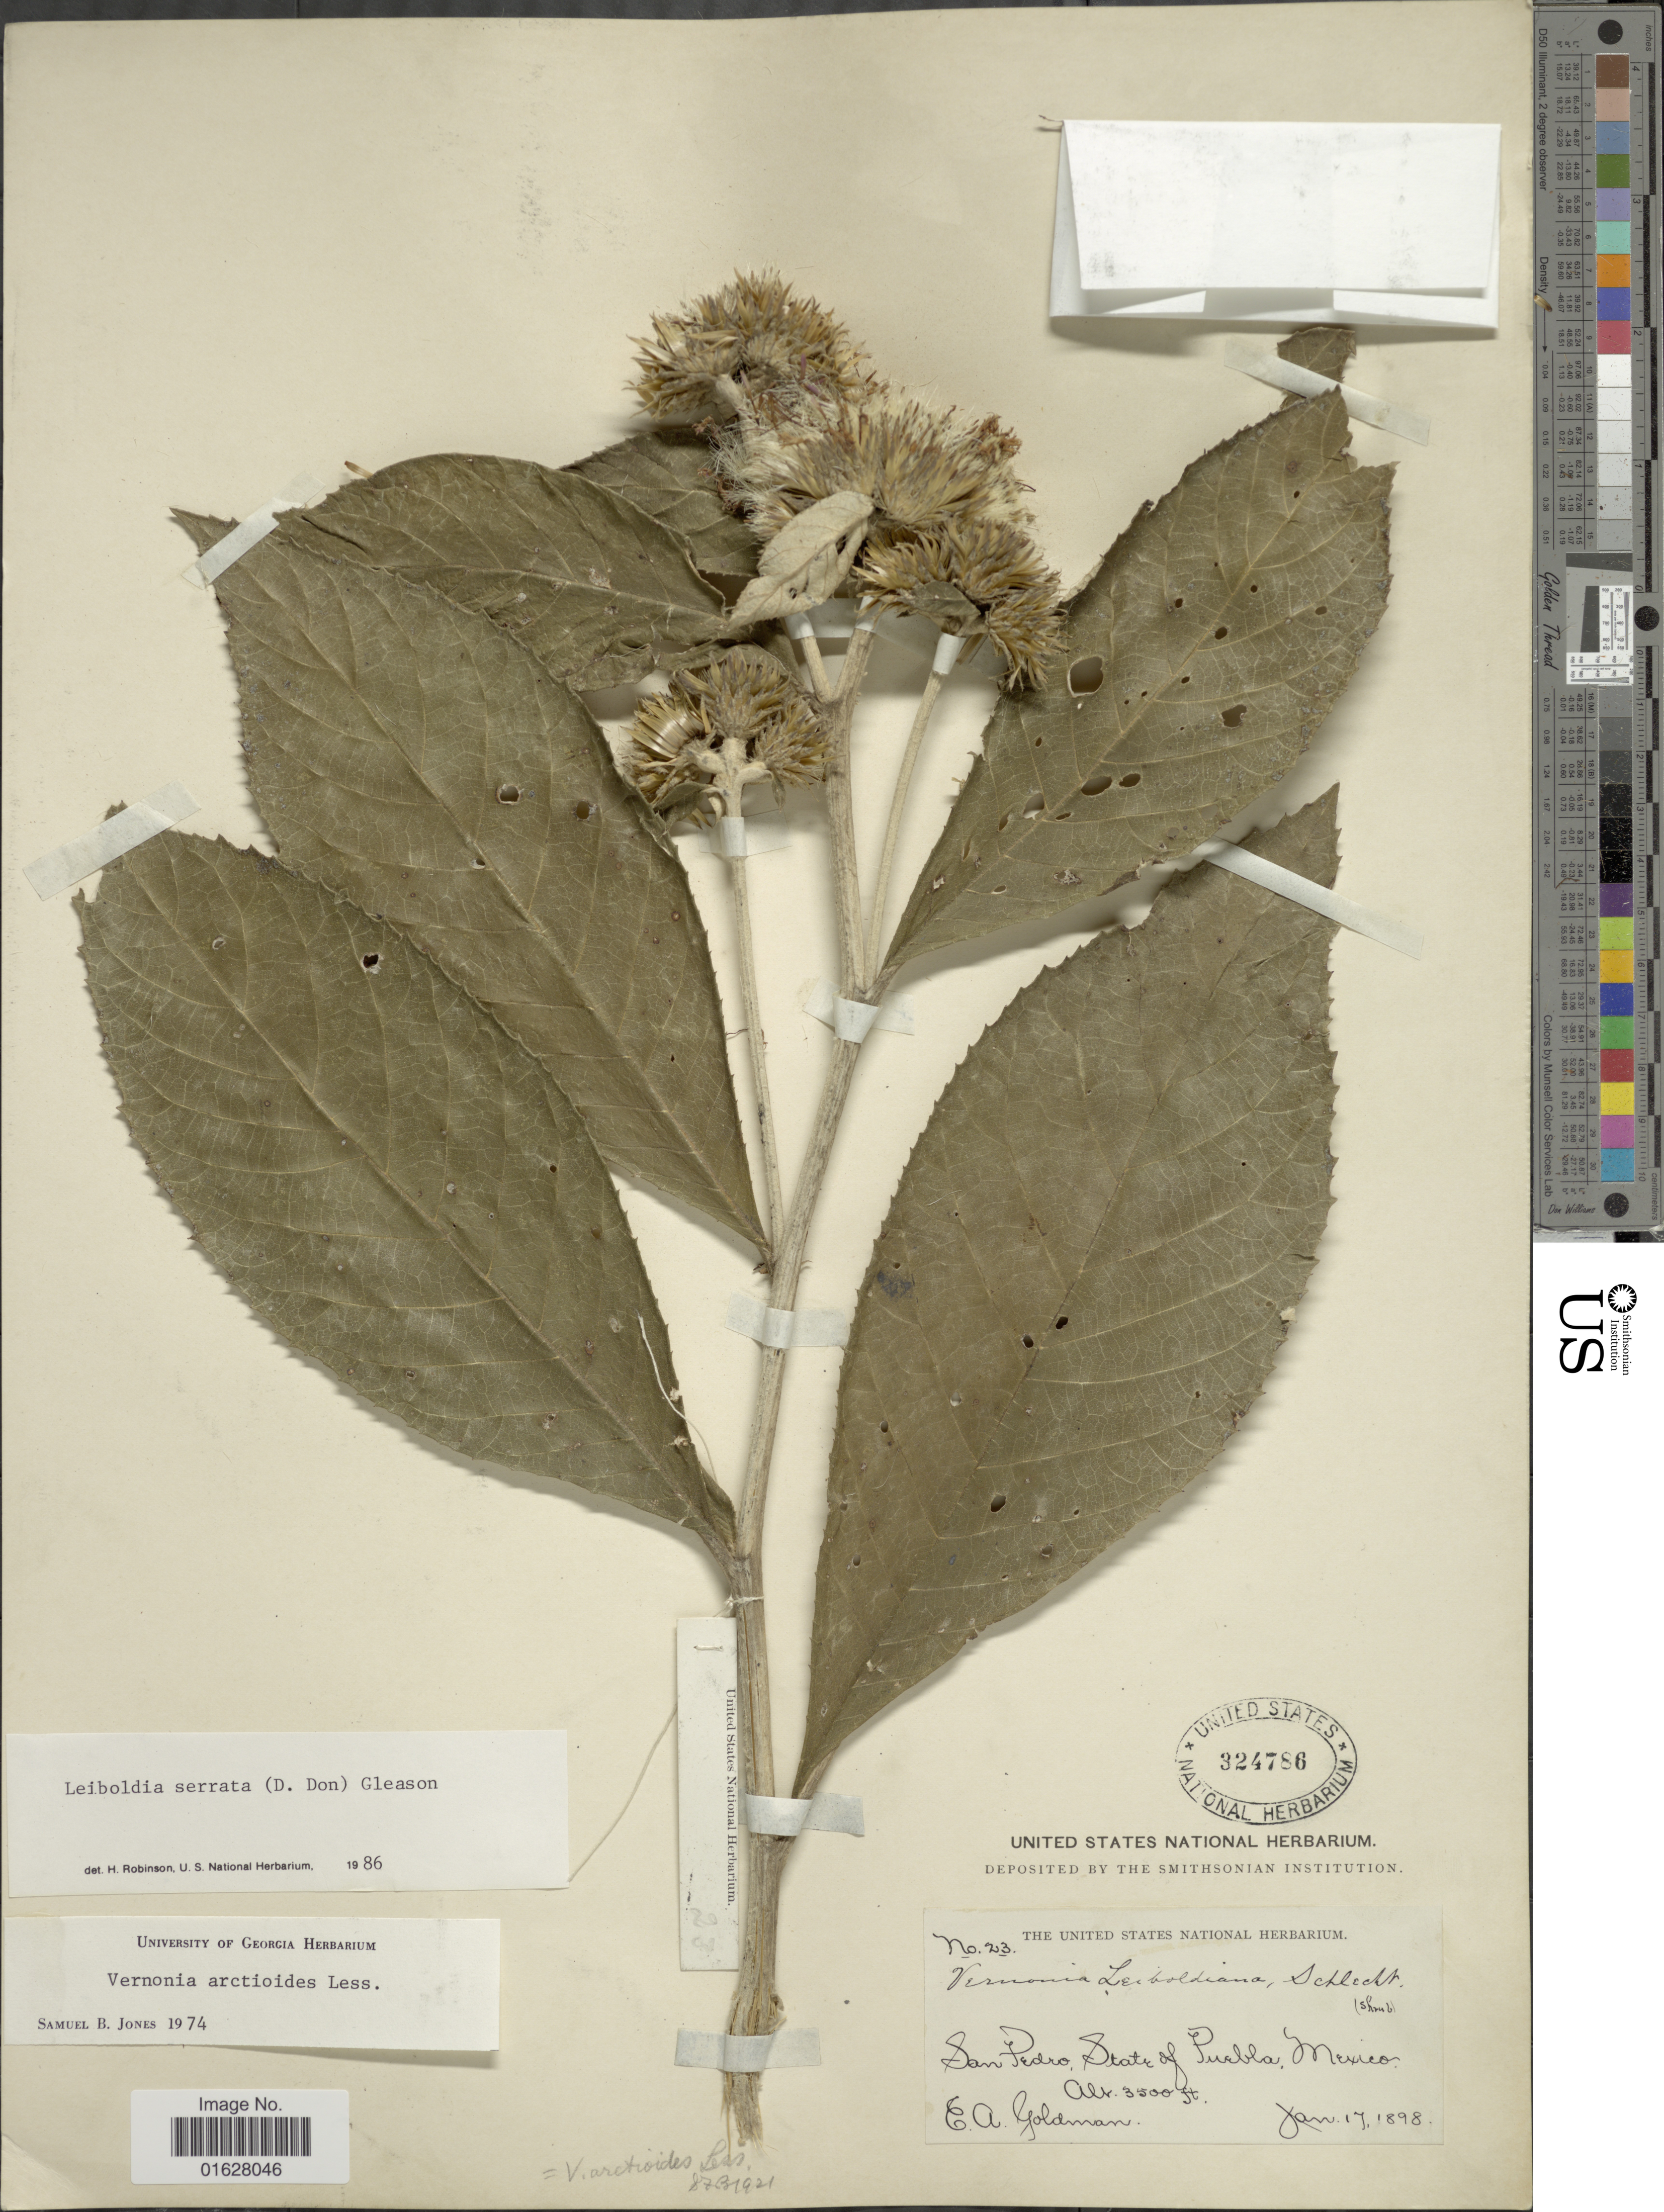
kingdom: Plantae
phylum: Tracheophyta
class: Magnoliopsida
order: Asterales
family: Asteraceae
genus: Leiboldia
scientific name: Leiboldia serrata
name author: (D. Don) Gleason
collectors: E. A. Goldman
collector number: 23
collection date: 1898-01-17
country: Mexico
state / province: Puebla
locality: San Pedro, State of Puebla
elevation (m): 1067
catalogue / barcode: US 324786